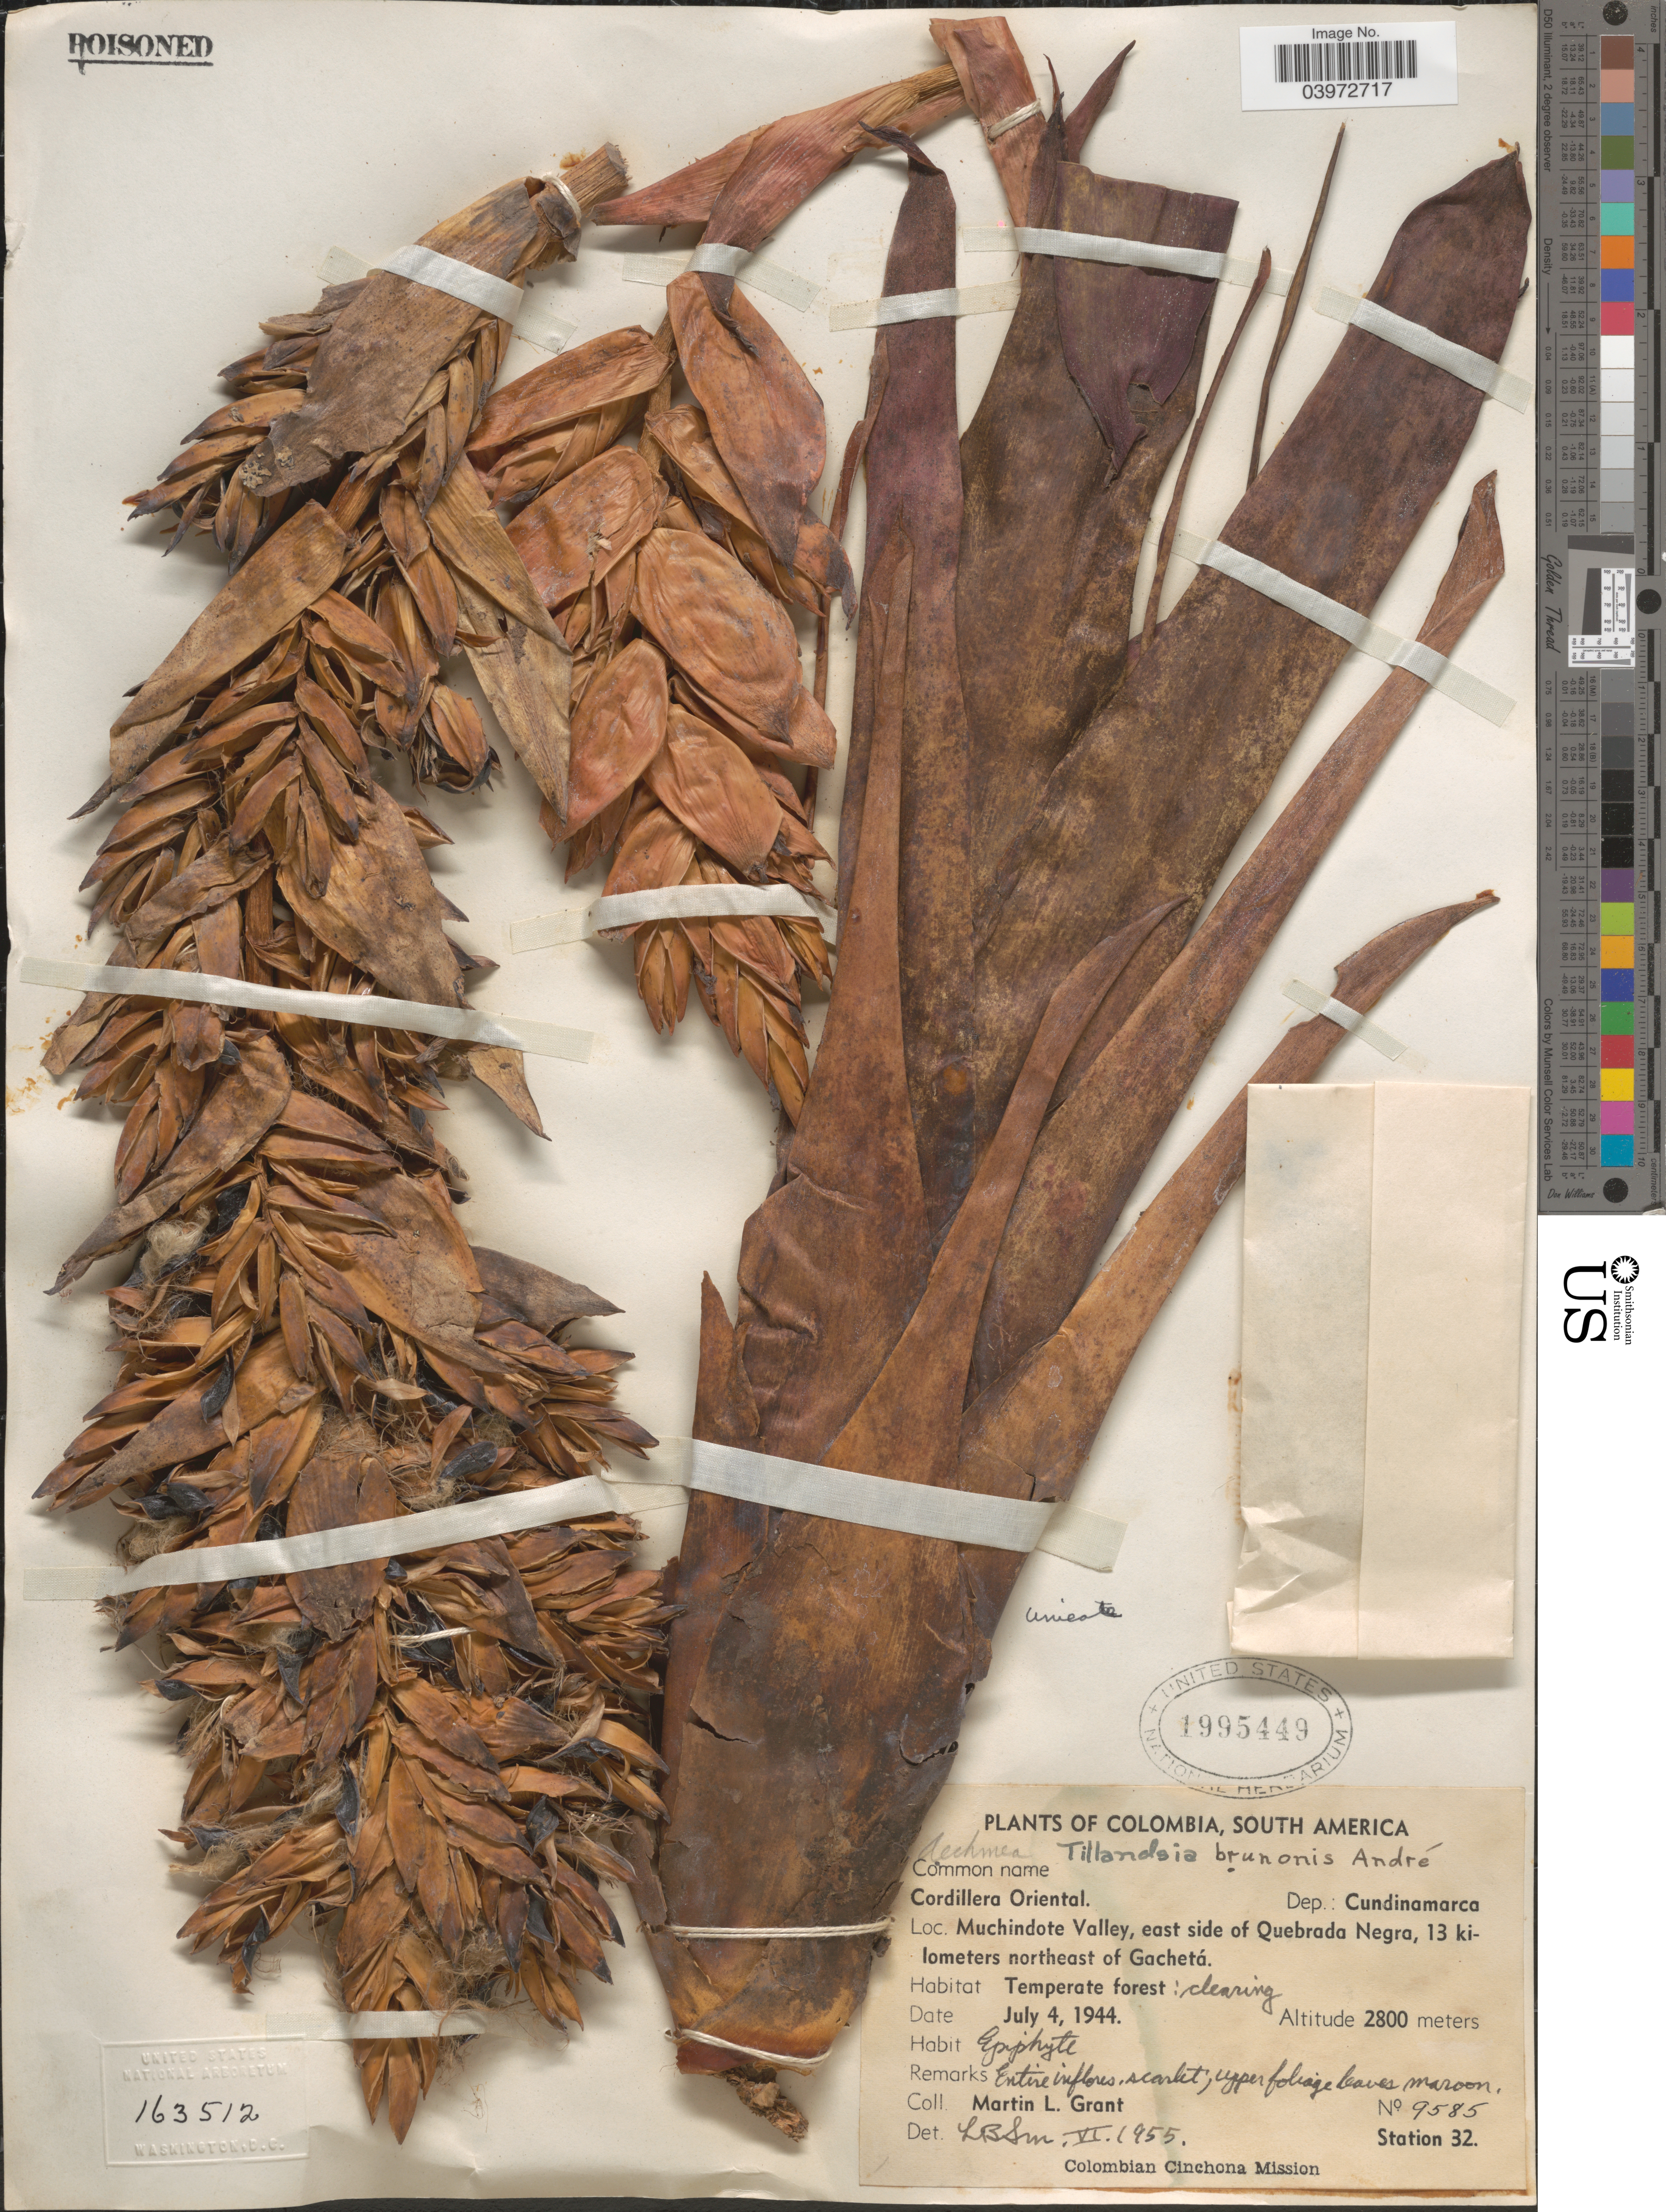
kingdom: Plantae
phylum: Tracheophyta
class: Liliopsida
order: Poales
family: Bromeliaceae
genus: Tillandsia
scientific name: Tillandsia brunonis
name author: André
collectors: M. L. Grant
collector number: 9585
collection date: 1944-07-04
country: Colombia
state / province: Cundinamarca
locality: Cordillera Oriental. Dep.: Cundinamarca. Muchindote Valley, east side of Quebrada Negra, 13 kilometers northeast of Gachetá.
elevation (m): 2800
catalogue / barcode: US 1995449